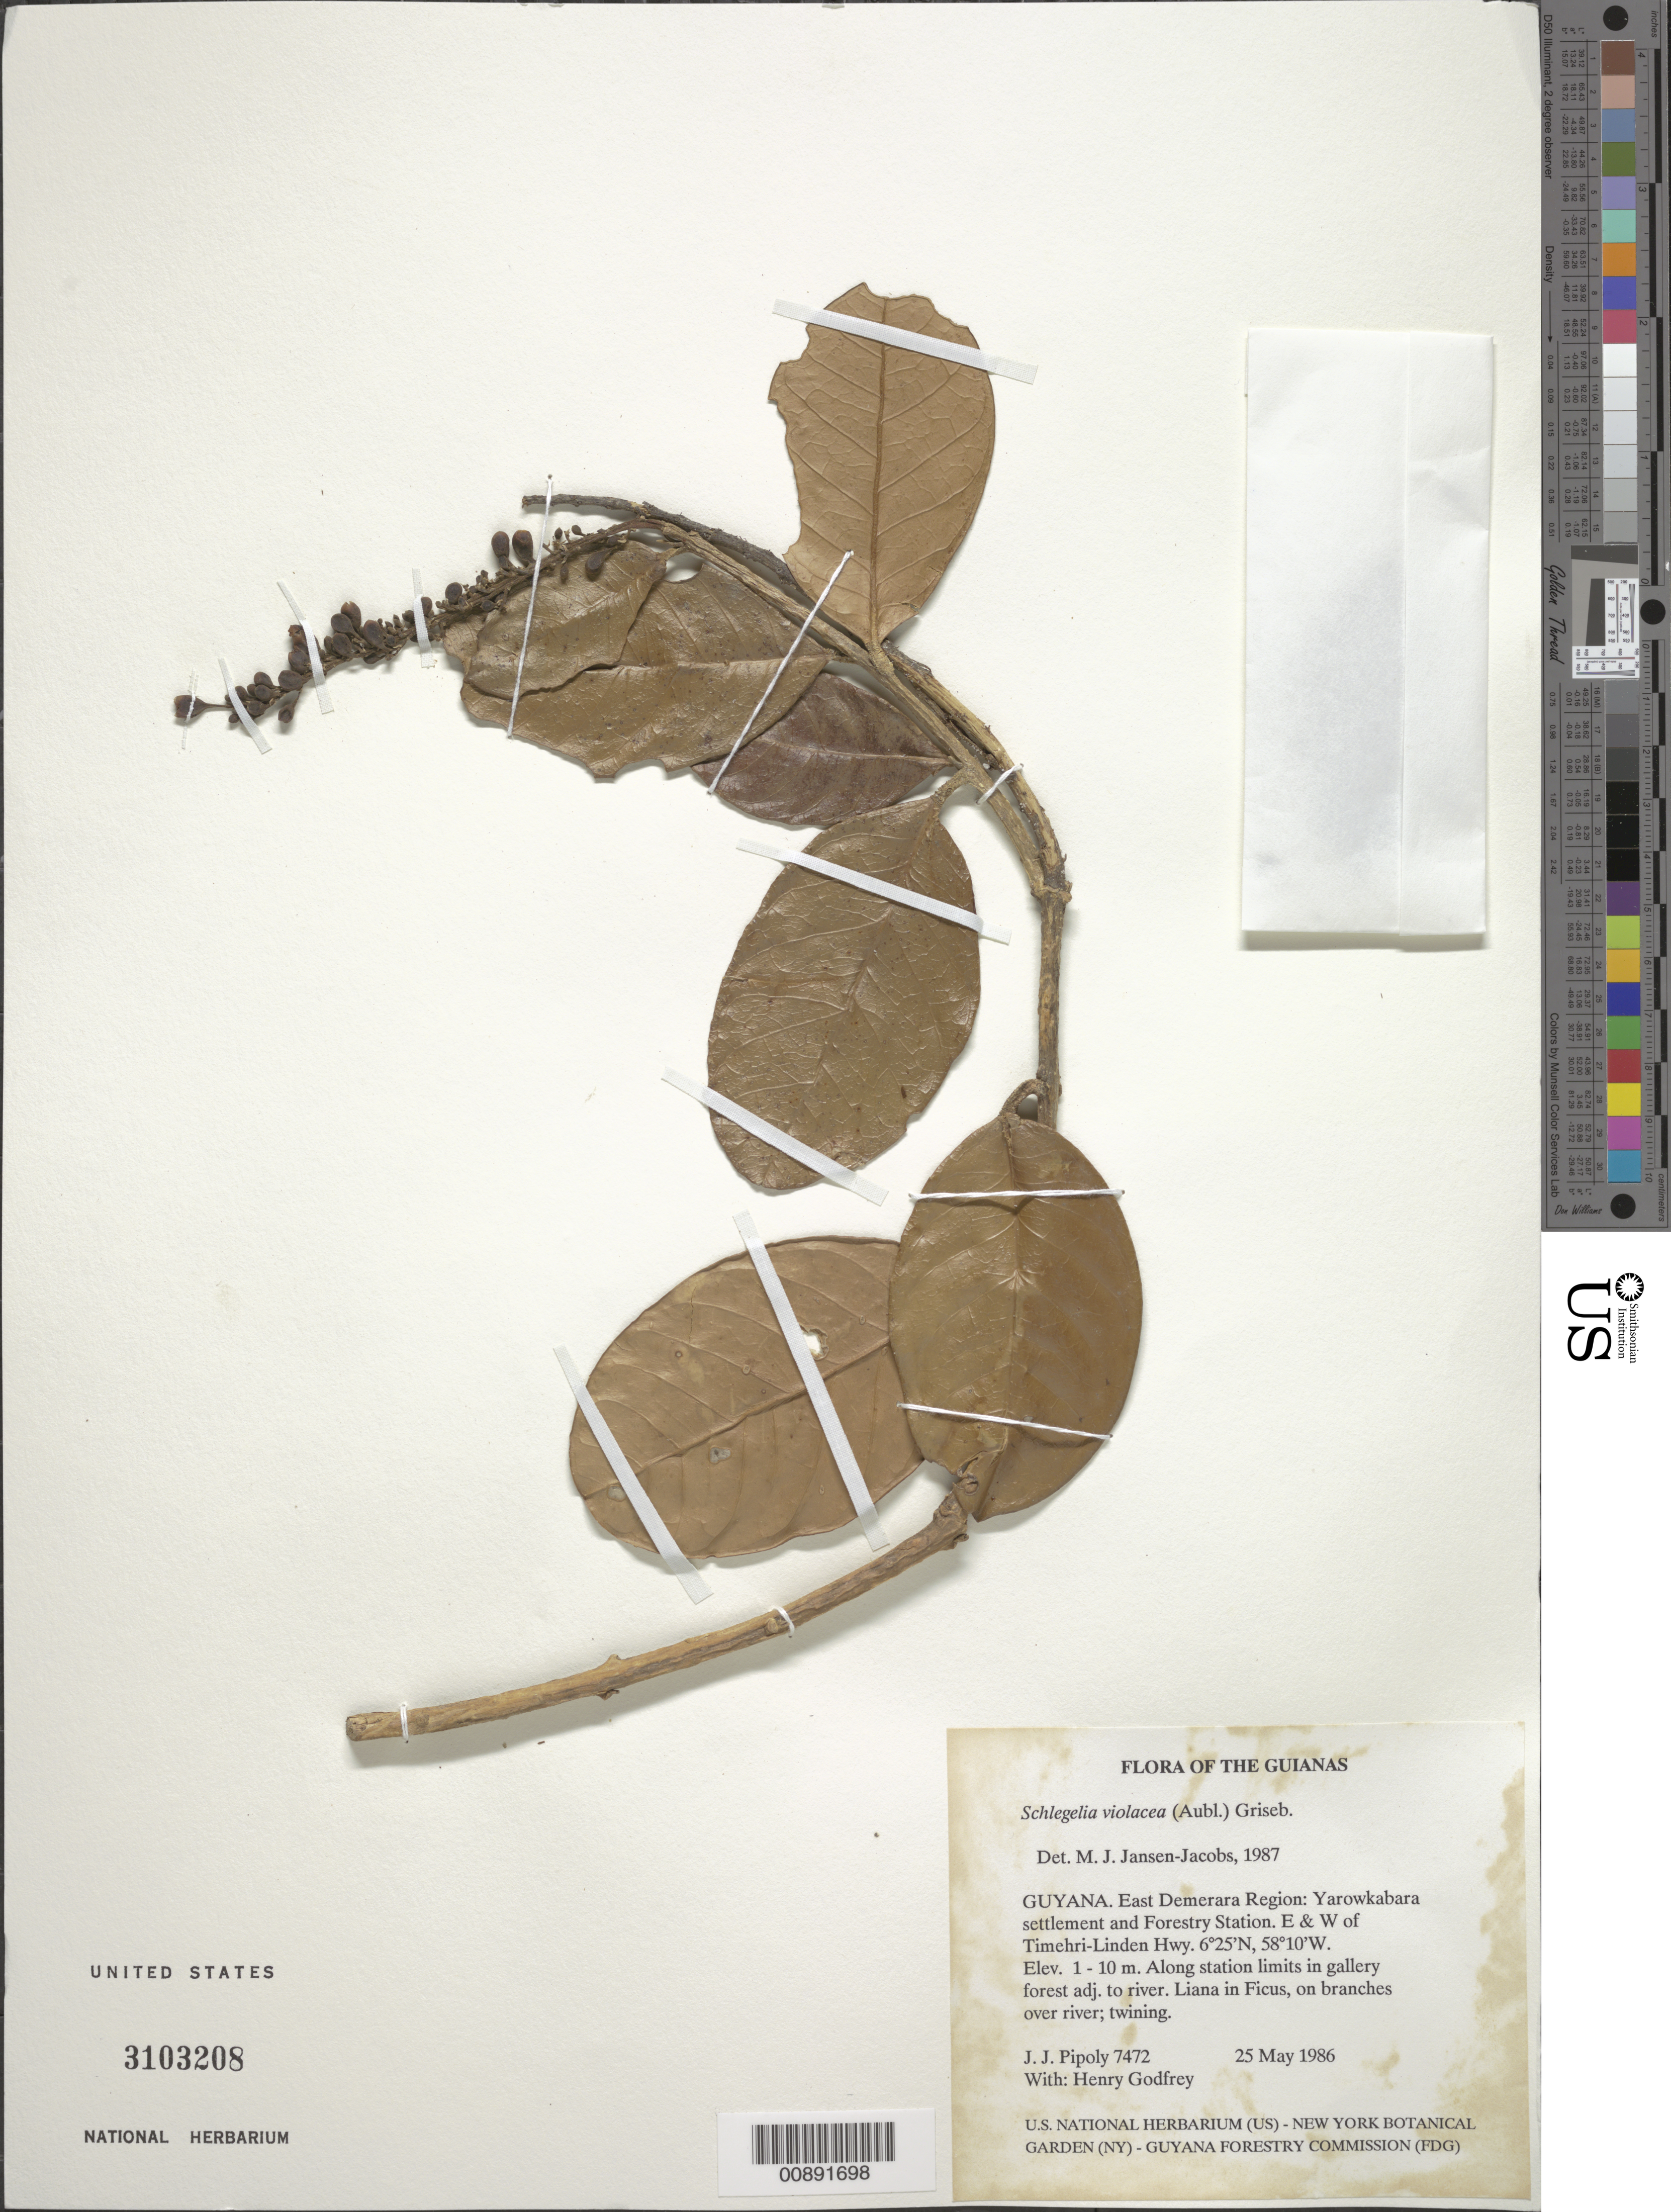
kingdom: Plantae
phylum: Tracheophyta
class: Magnoliopsida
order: Lamiales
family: Schlegeliaceae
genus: Schlegelia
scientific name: Schlegelia violacea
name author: (Aubl.) Griseb.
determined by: Jansen-Jacobs, M. J., (U), Nationaal Herbarium Nederland, Utrecht University branch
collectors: J. J. Pipoly & H. Godfrey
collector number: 7472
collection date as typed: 25 May 1986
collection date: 1986-05-25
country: Guyana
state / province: Demerara-Mahaica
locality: Yarowkabra settlement and Forestry Station. E & W of Timehri-Linden Hwy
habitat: Along station limits in gallery forest adj. to river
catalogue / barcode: US 3103208